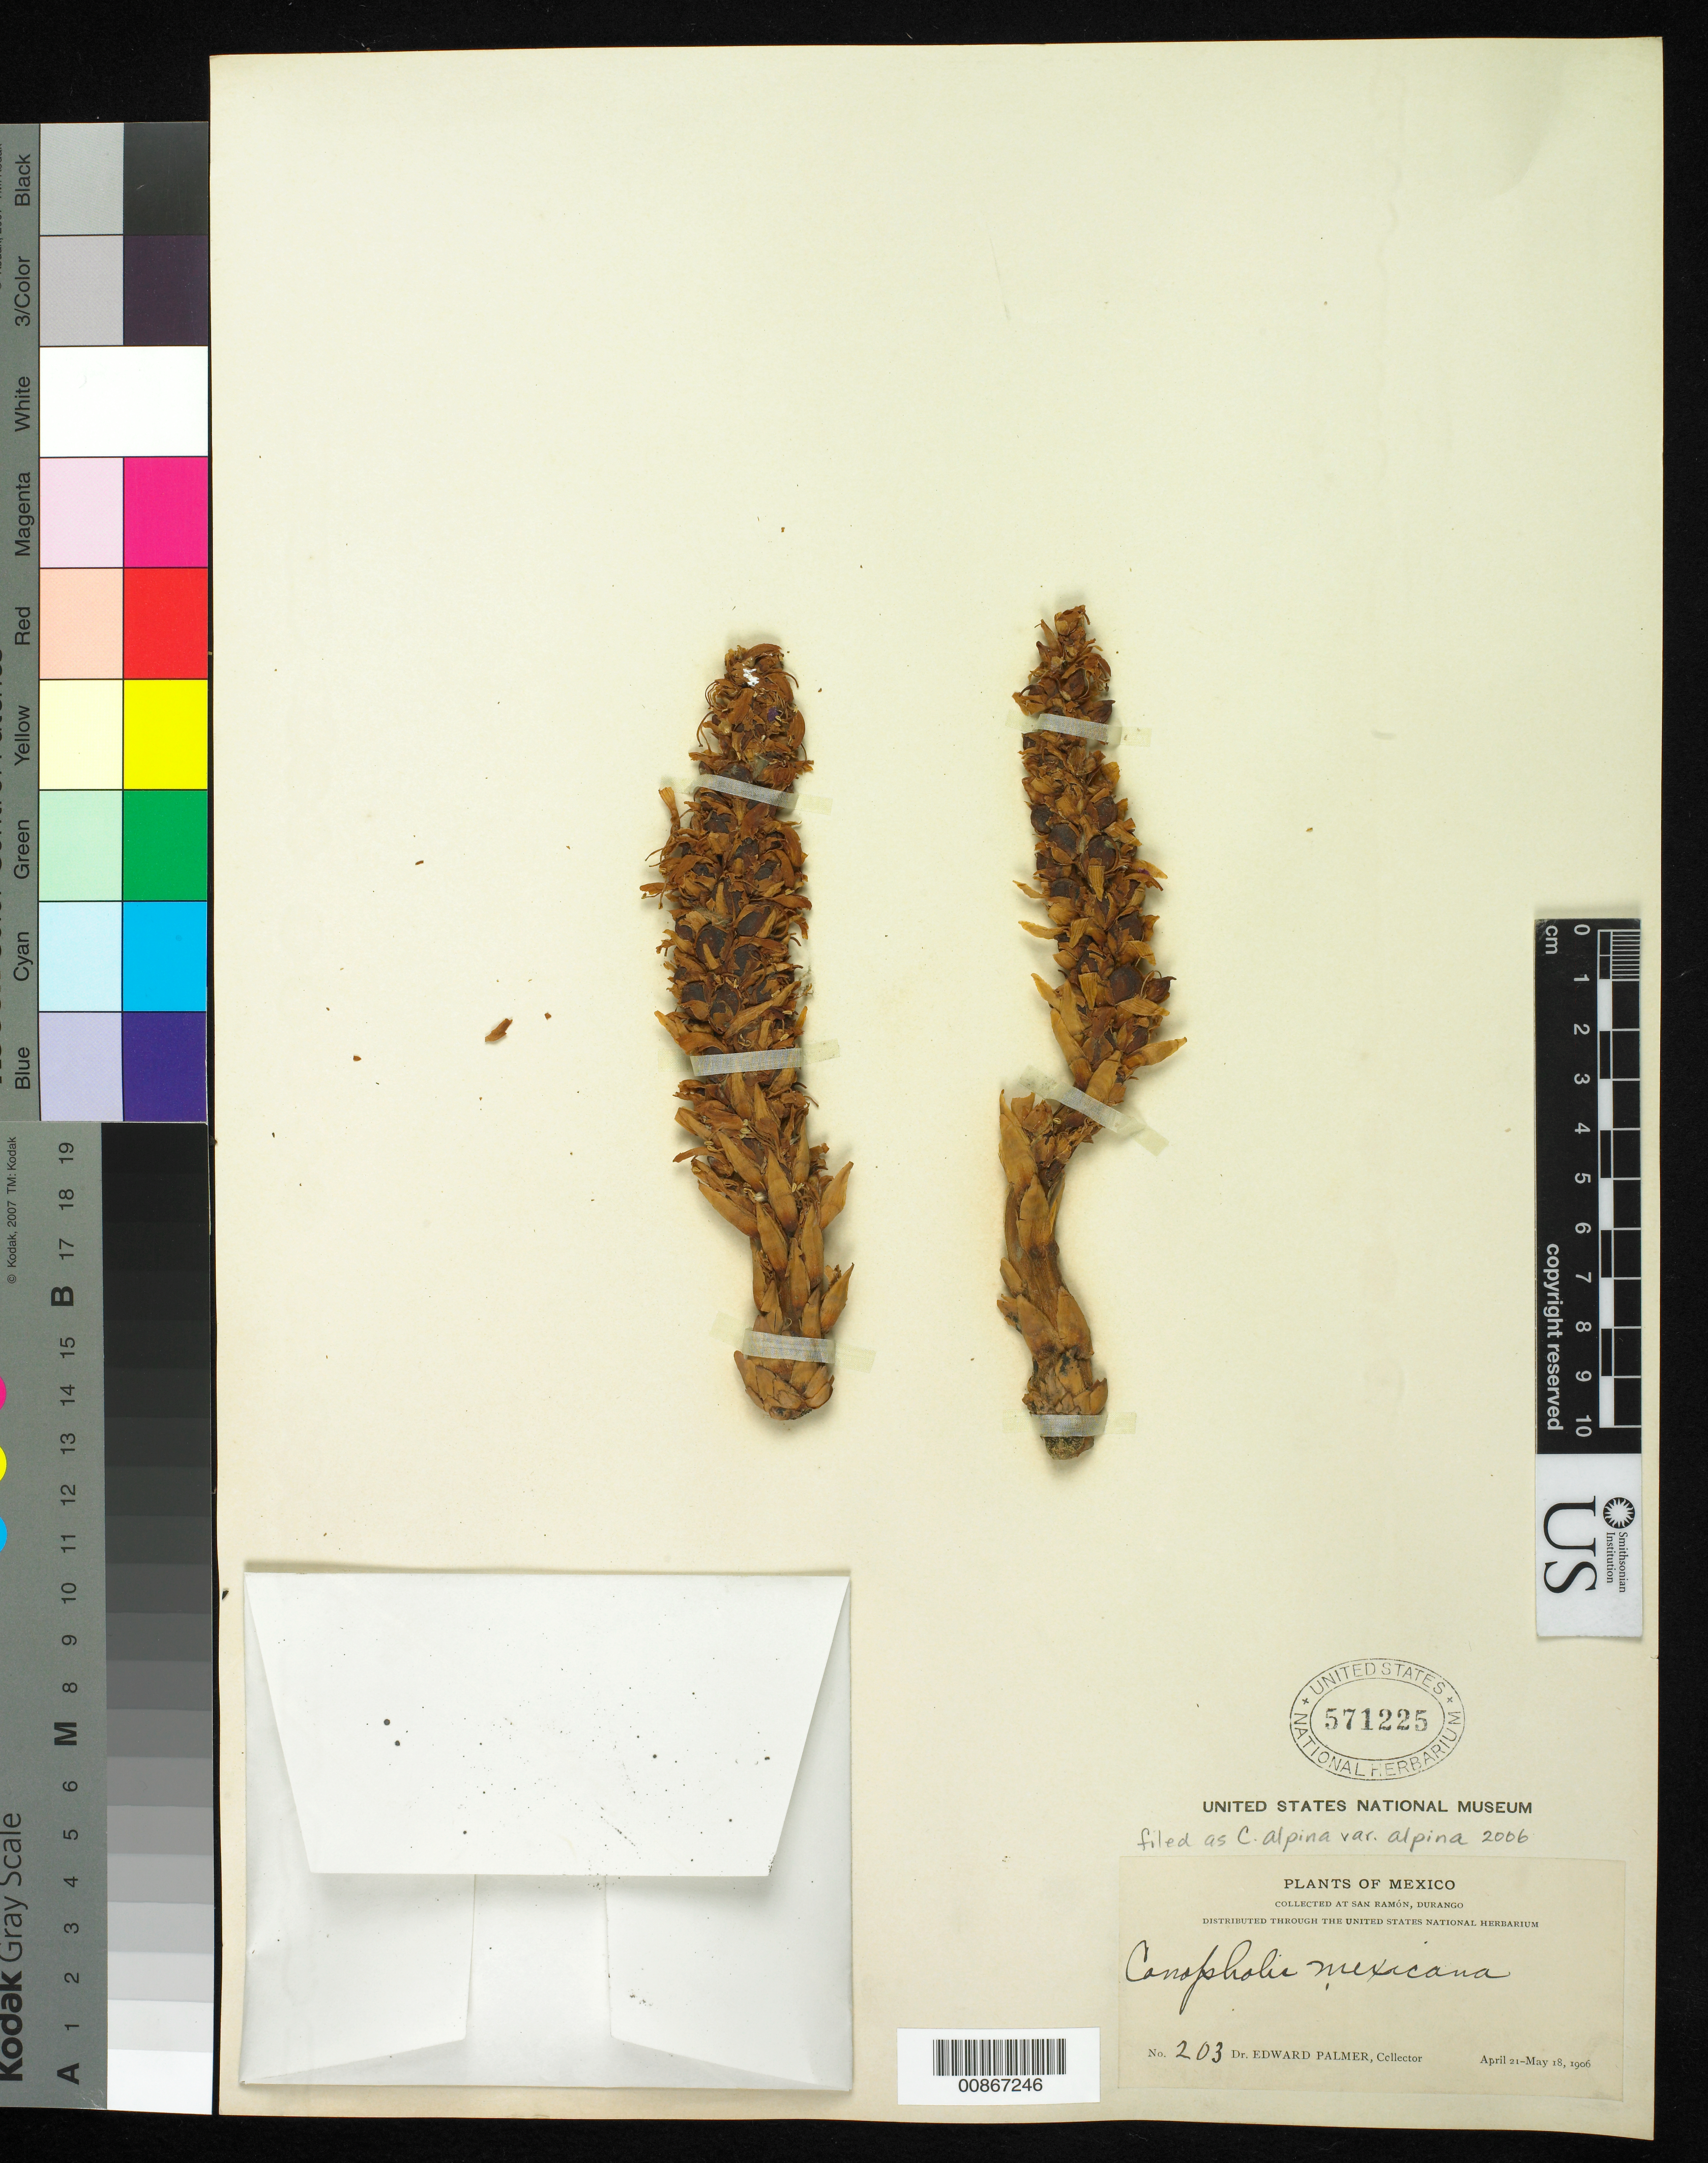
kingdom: Plantae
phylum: Tracheophyta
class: Magnoliopsida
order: Lamiales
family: Orobanchaceae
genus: Conopholis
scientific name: Conopholis alpina var. alpina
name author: Liebm.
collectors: E. Palmer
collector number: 203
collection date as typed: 21 Apr 1906 to 18 May 1906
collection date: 1906-04-21/1906-05-18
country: Mexico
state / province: Durango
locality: San Ramón, Durango.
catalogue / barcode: US 571225